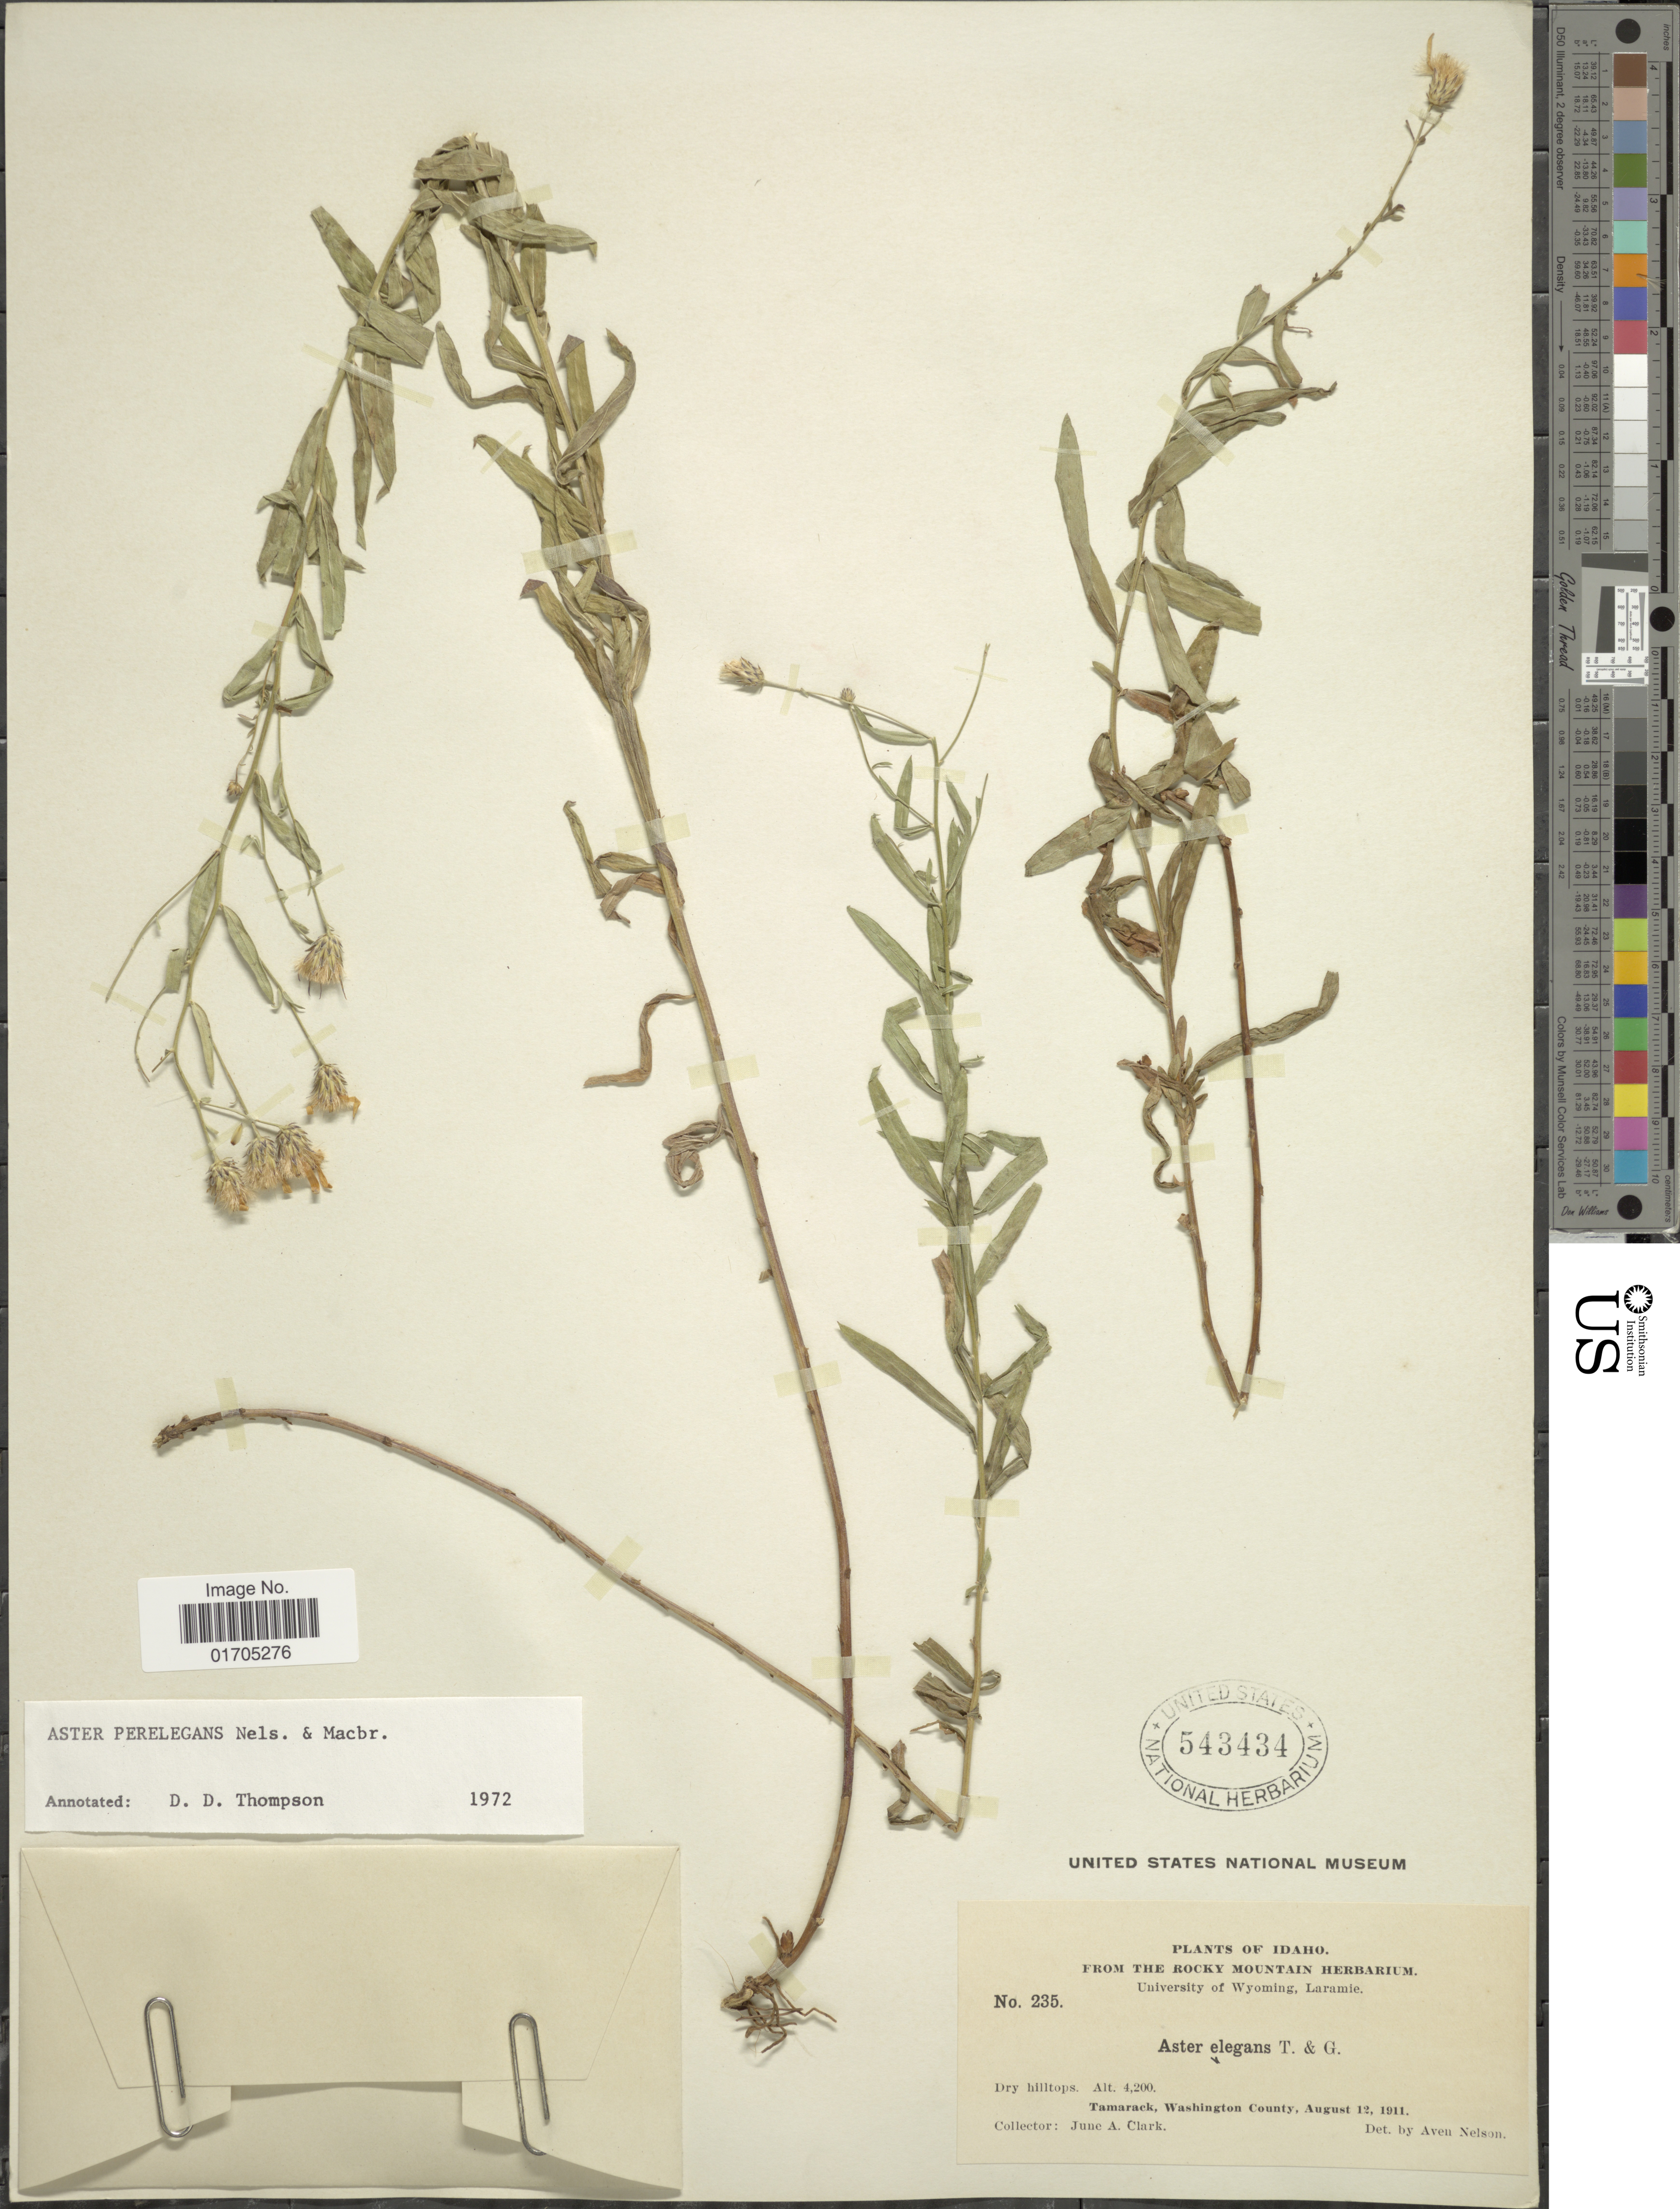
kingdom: Plantae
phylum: Tracheophyta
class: Magnoliopsida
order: Asterales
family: Asteraceae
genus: Eucephalus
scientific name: Eucephalus elegans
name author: Nutt.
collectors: J. A. Clark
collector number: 235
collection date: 1911-08-12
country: United States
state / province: Idaho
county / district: Washington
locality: Dry hilltops, Tamarack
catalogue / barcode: US 543434